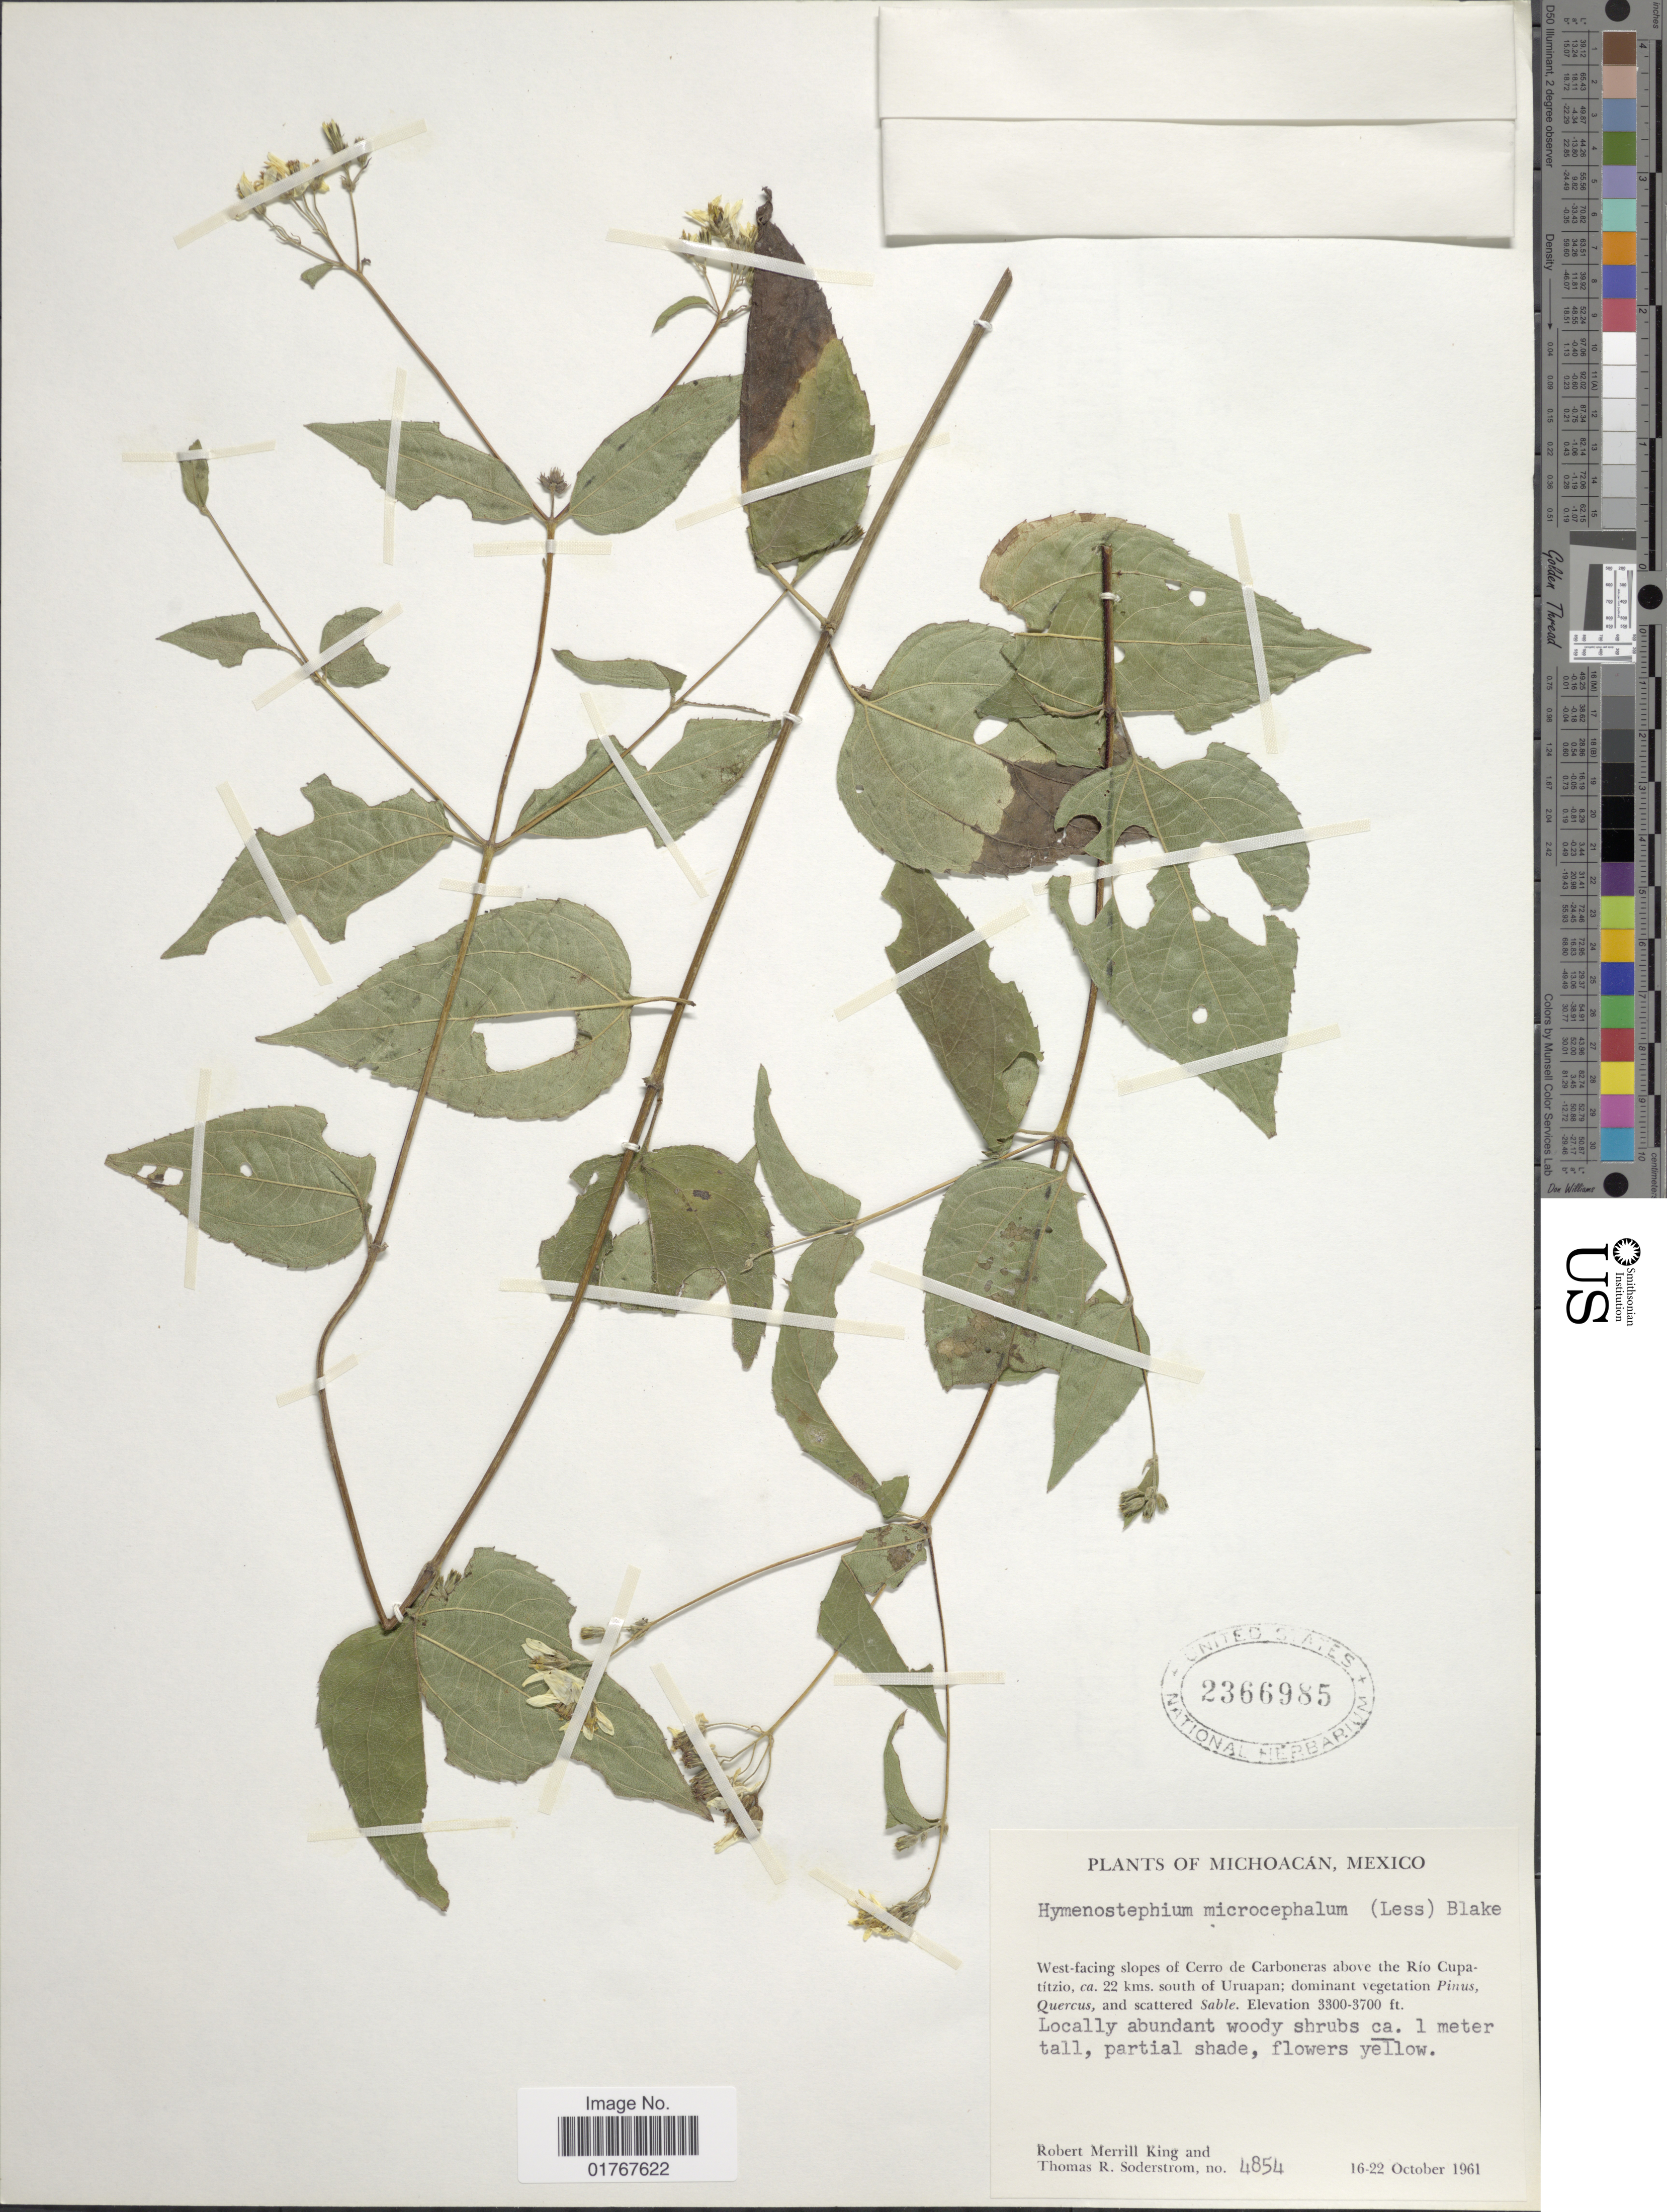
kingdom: Plantae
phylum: Tracheophyta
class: Magnoliopsida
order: Asterales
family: Asteraceae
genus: Viguiera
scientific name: Viguiera cordata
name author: (Hook. & Arn.) D'Arcy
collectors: R. M. King & T. R. Soderstrom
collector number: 4854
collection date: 1961-10-16/1961-10-22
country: Mexico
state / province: Michoacán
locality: West-facing slopes of Cerro de Carboneras above the Río Cupatítzio, ca 22 kms south of Uruapan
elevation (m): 1006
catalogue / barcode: US 2366985